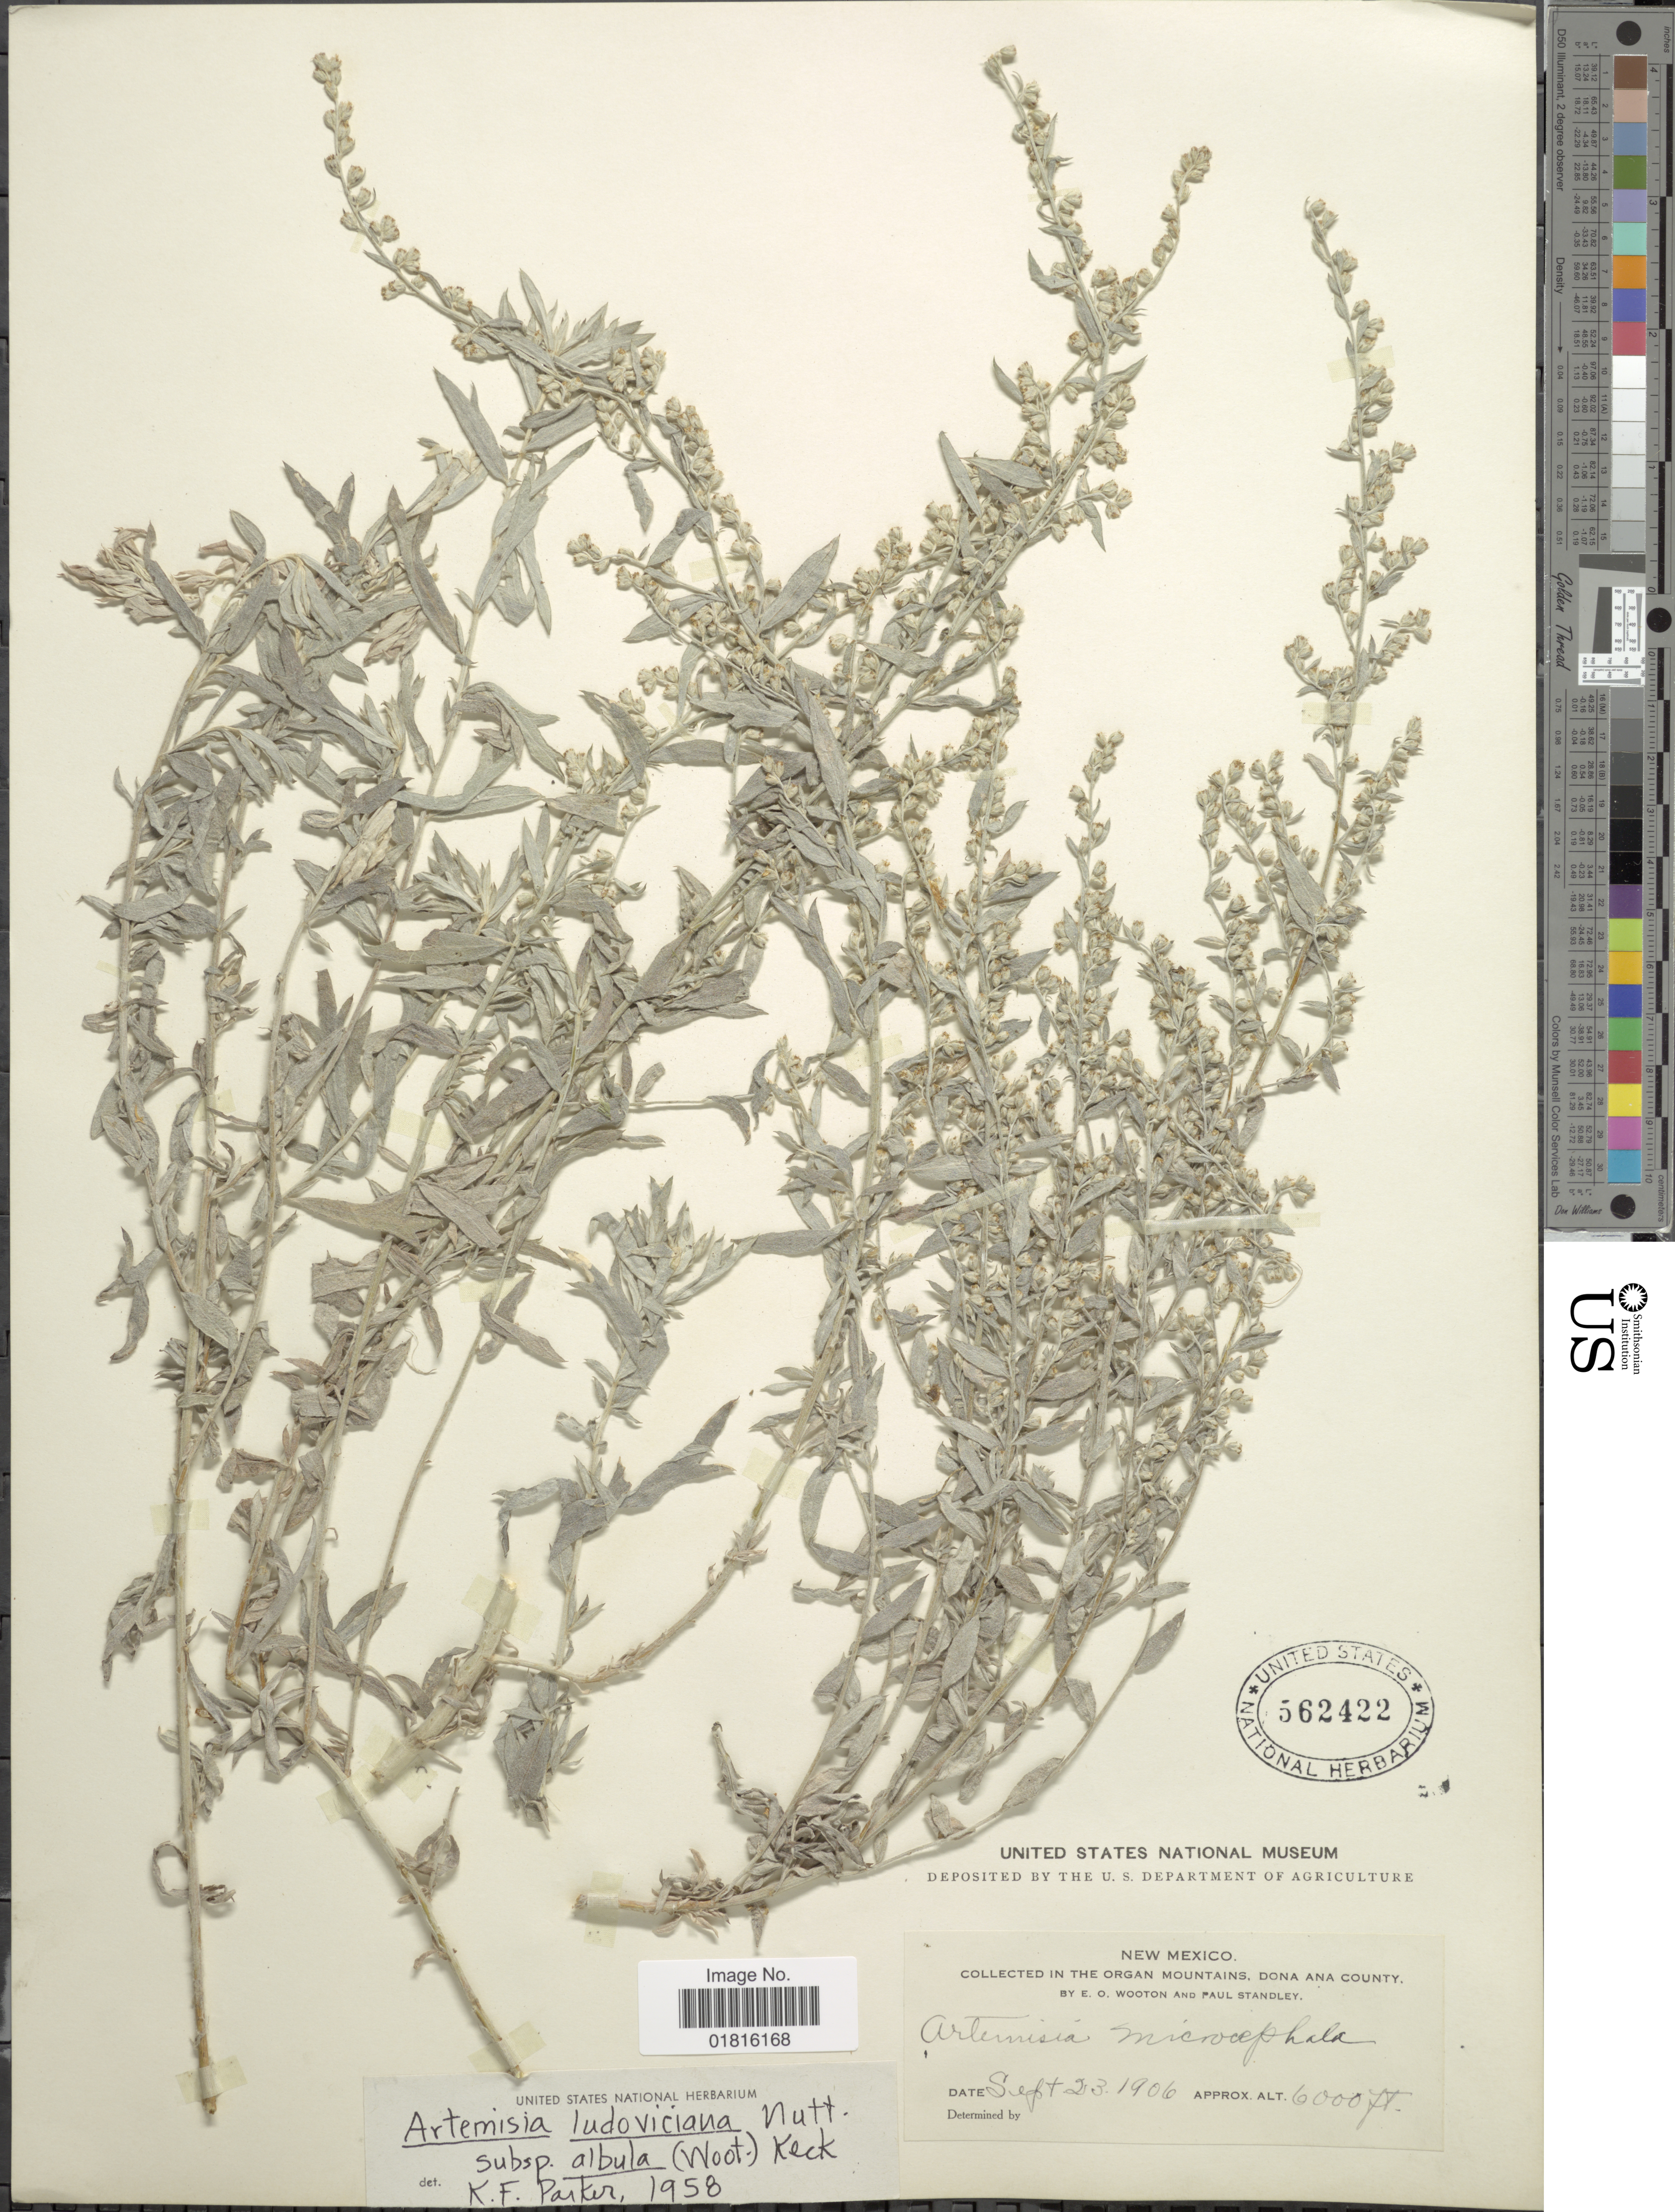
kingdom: Plantae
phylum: Tracheophyta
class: Magnoliopsida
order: Asterales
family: Asteraceae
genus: Artemisia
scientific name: Artemisia ludoviciana subsp. albula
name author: (Wooton) D.D. Keck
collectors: E. O. Wooton & P. C. Standley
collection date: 1906-09-23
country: United States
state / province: New Mexico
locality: In the Organ Mountains, Dona Ana County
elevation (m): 1829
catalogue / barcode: US 562422